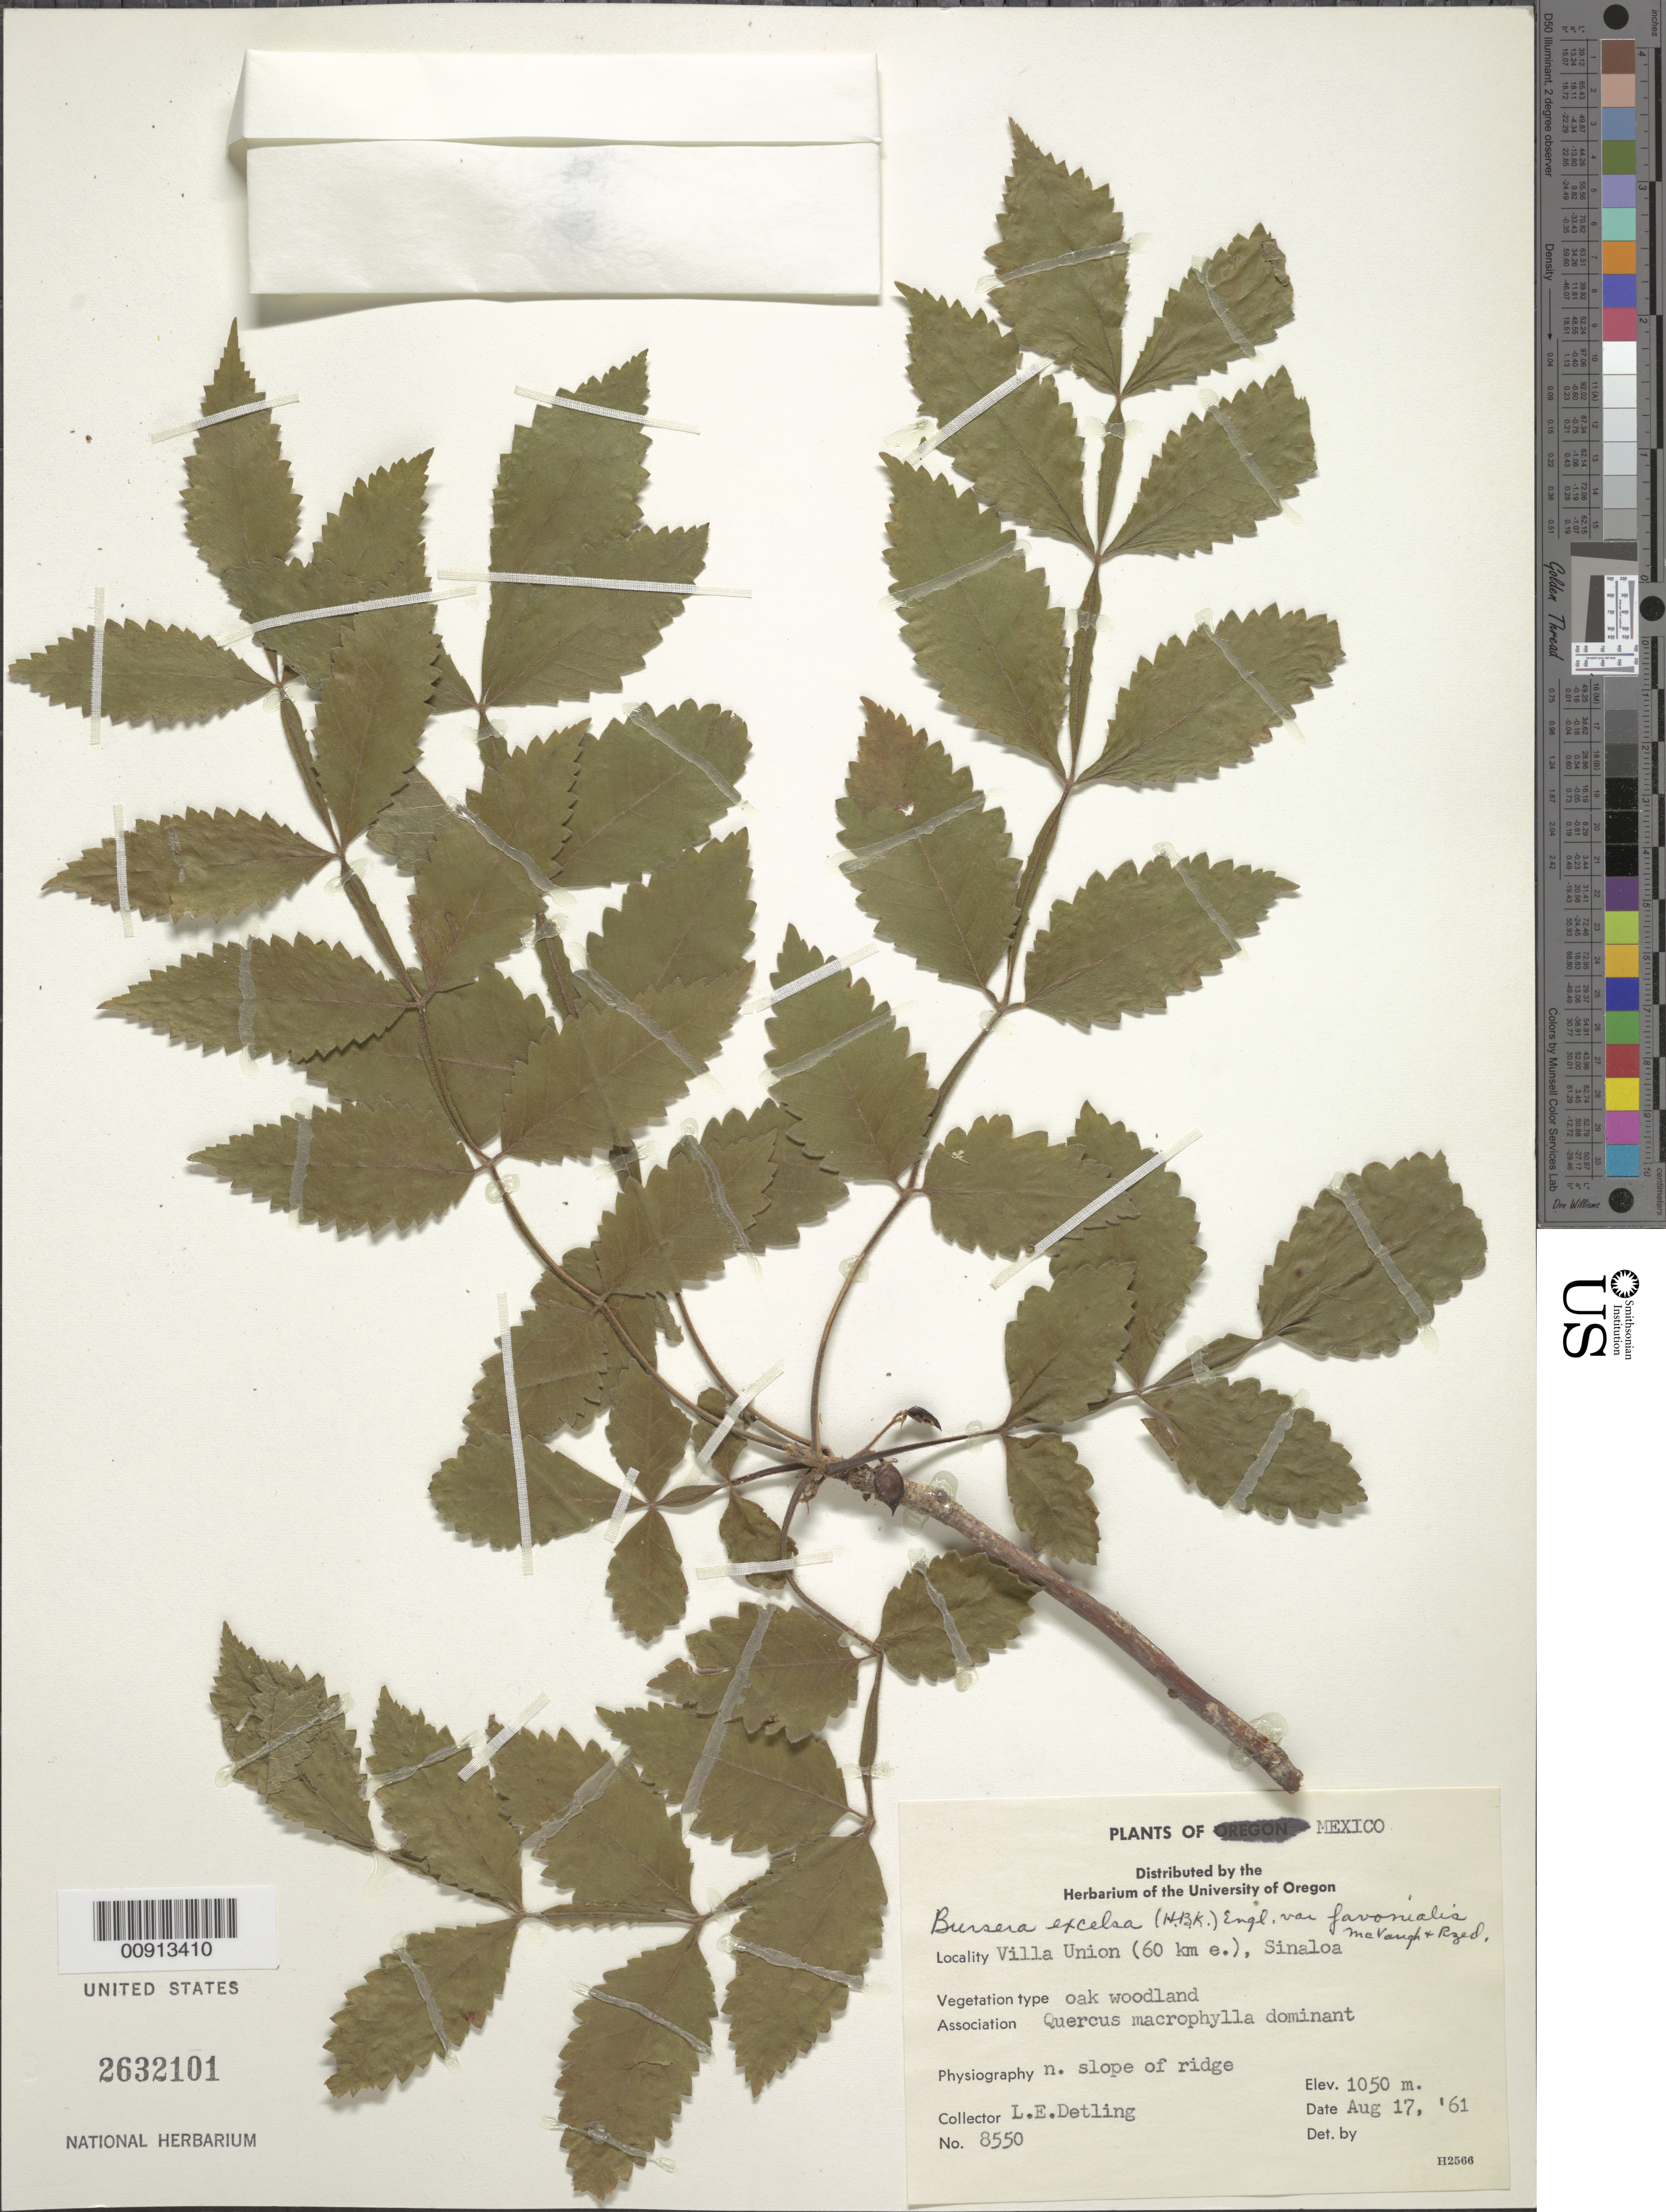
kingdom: Plantae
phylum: Tracheophyta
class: Magnoliopsida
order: Sapindales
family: Burseraceae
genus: Bursera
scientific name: Bursera excelsa var. favionalis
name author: McVaugh & Rzed.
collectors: L. E. Detling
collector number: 8550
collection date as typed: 17 Aug 1961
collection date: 1961-08-17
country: Mexico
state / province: Sinaloa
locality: Villa Union (60 km E), Sinaloa.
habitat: Oak woodland. Assoc.: Quercus macrophylla dominant. Physiography N slope of ridge.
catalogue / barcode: US 2632101